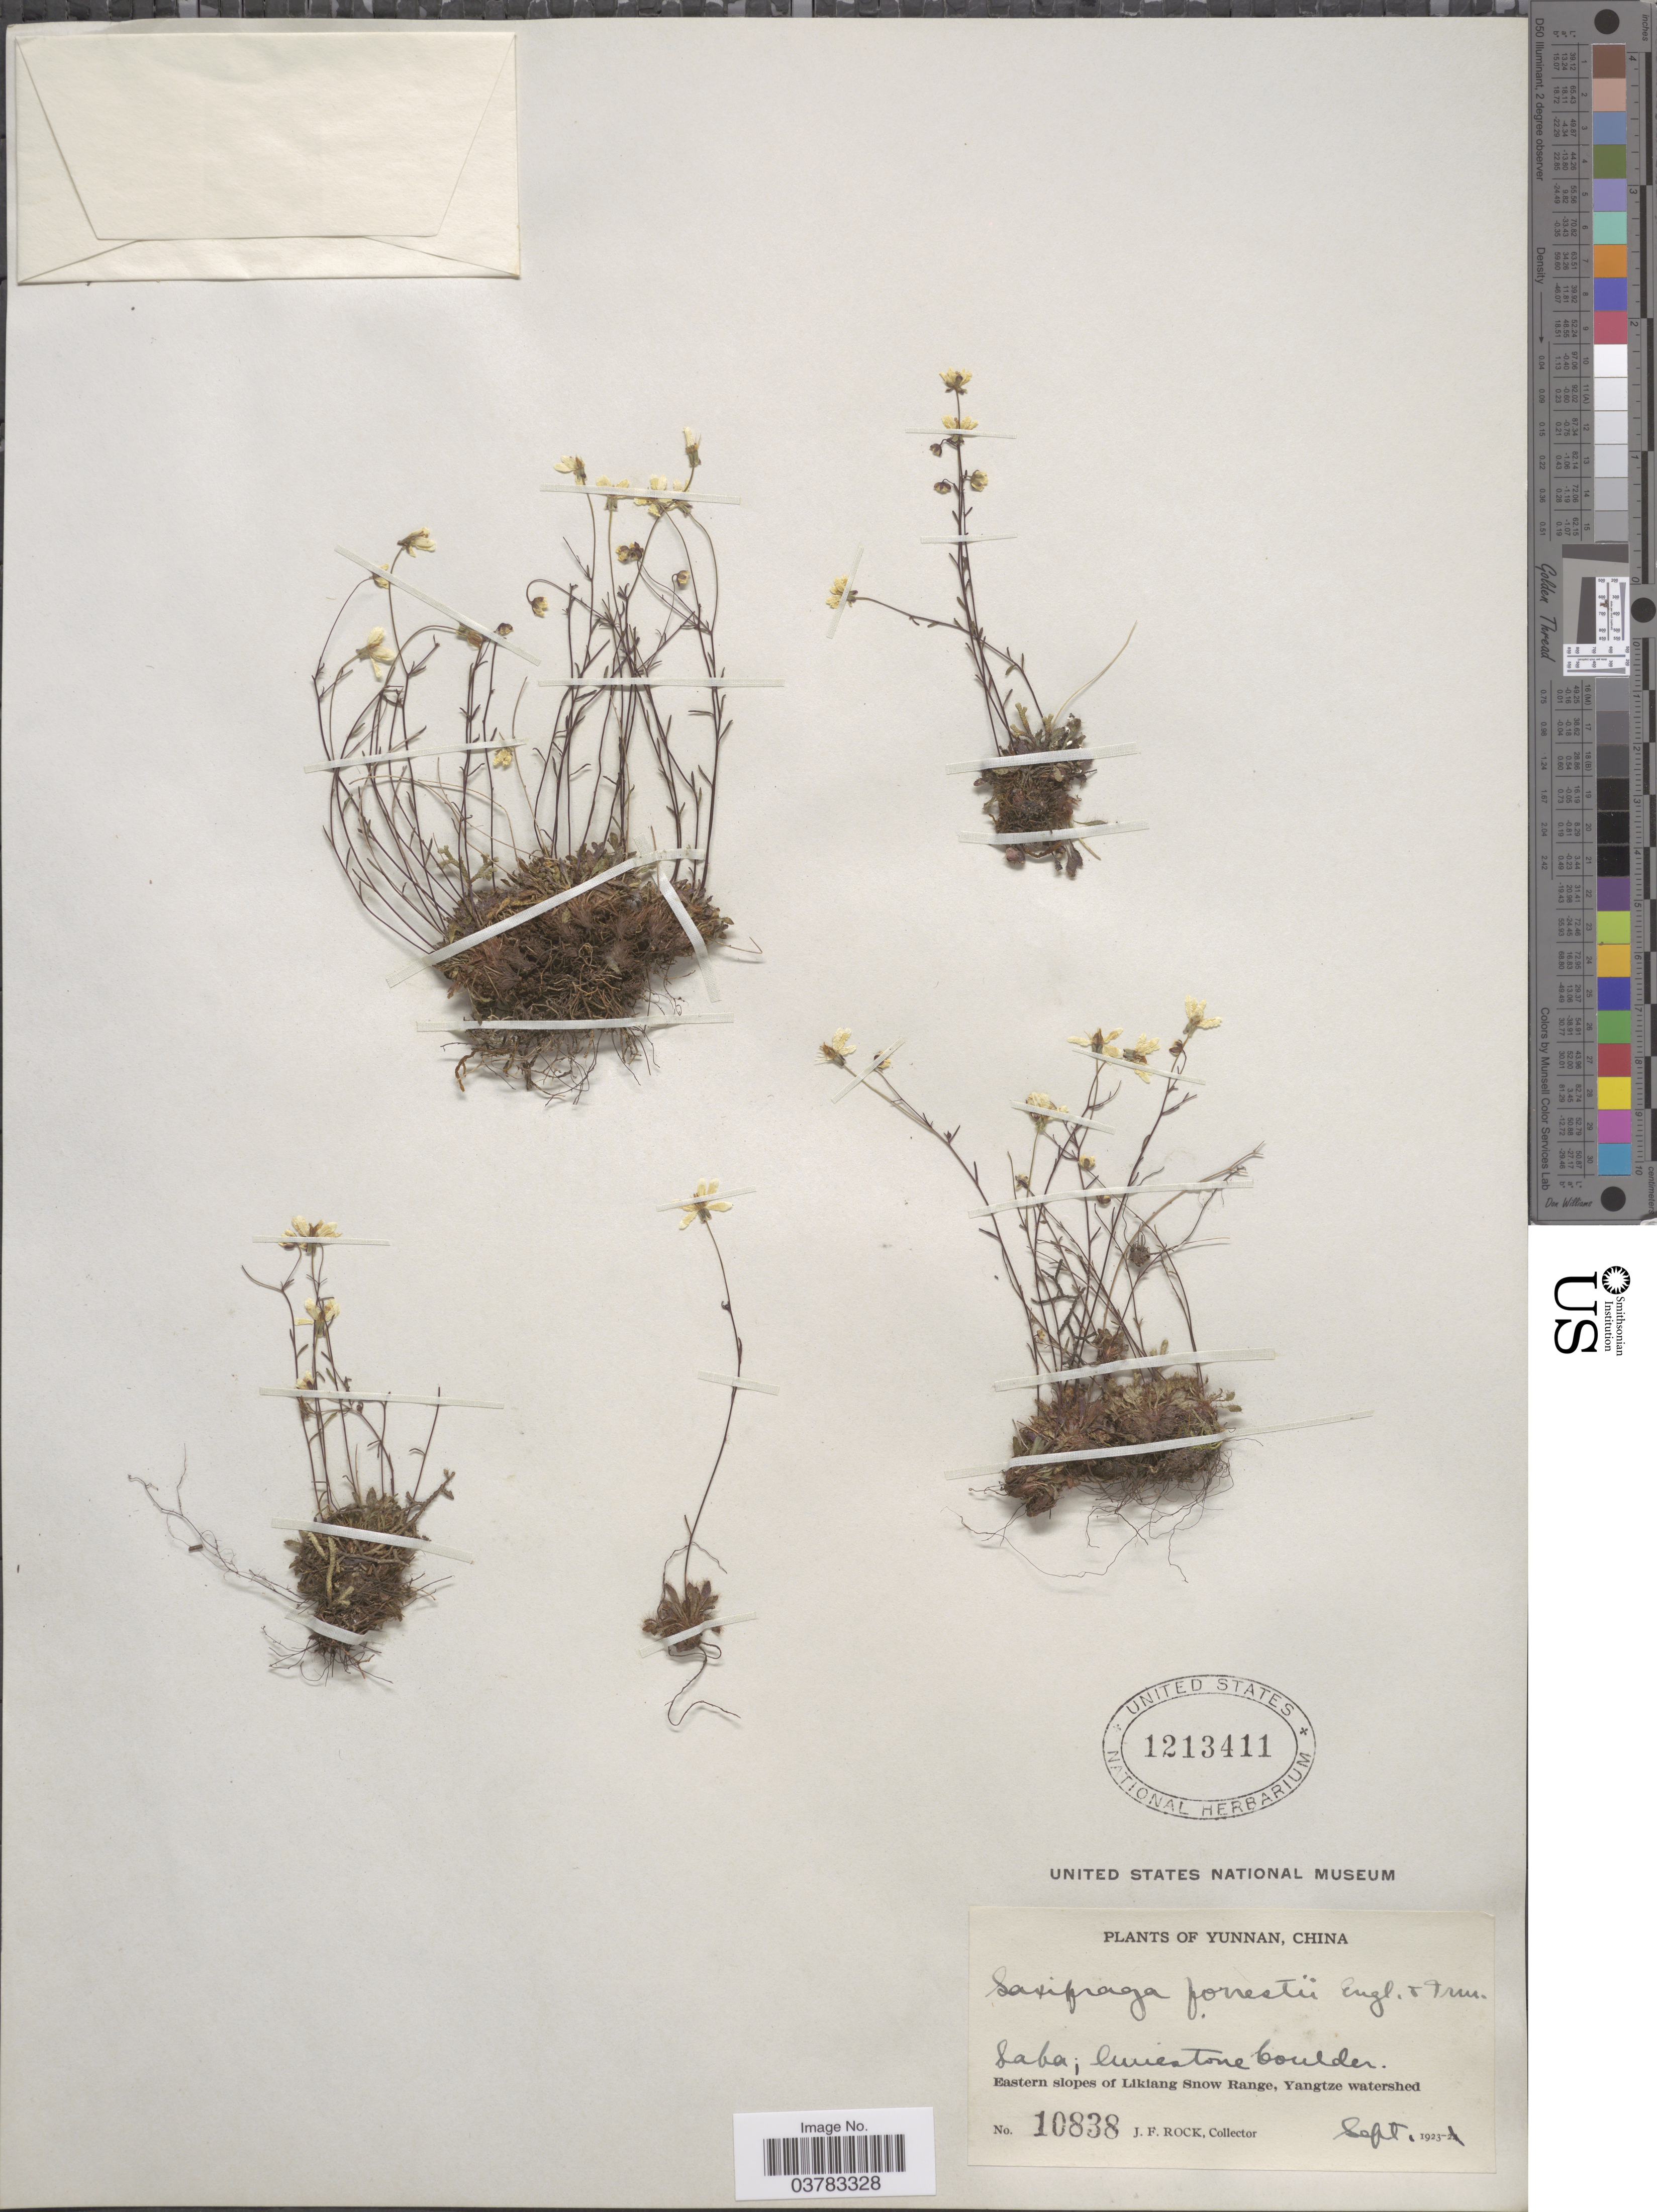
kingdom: Plantae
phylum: Tracheophyta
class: Magnoliopsida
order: Saxifragales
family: Saxifragaceae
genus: Saxifraga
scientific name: Saxifraga forrestii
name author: Engl. & Irmsch.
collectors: J. Rock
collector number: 10838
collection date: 1923-09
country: China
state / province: Yunnan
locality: Eastern slopes of Likiang Snow Range, Yangtze watershed.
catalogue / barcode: US 1213411